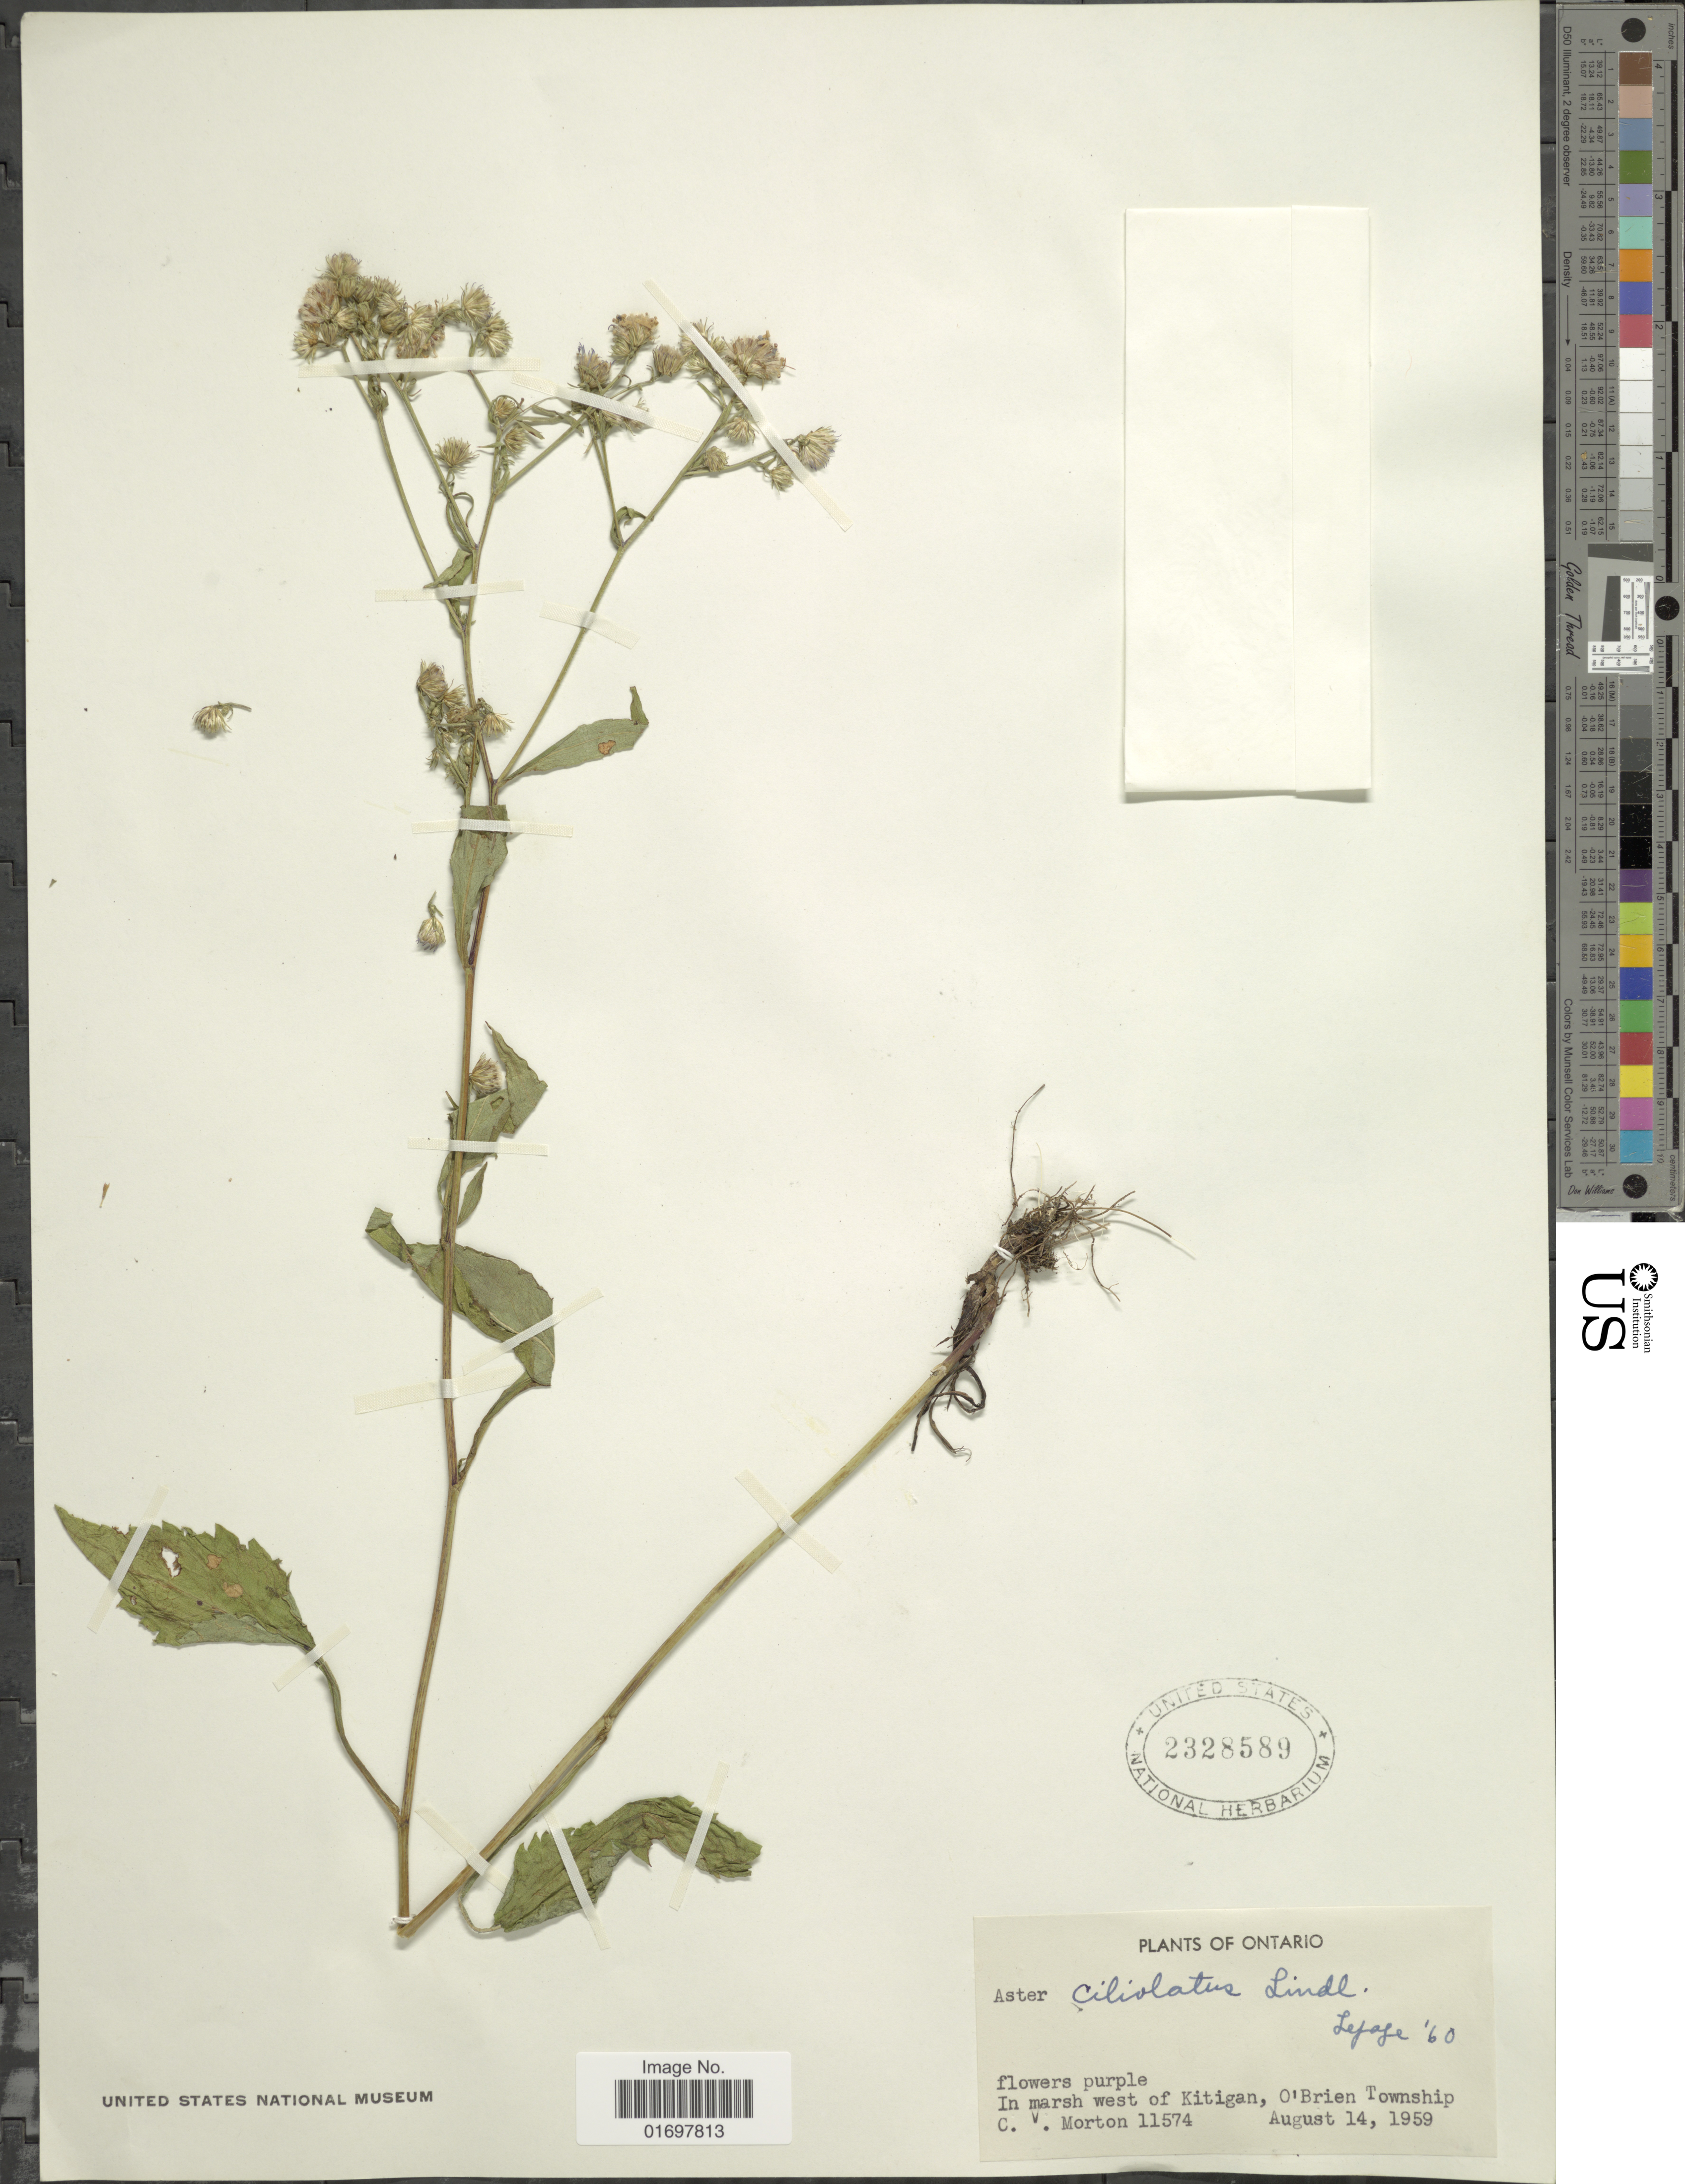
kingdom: Plantae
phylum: Tracheophyta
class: Magnoliopsida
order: Asterales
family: Asteraceae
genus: Symphyotrichum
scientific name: Symphyotrichum ciliolatum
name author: (Lindl.) Á. Löve & D. Löve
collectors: C. V. Morton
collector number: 11574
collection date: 1959-08-14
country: Canada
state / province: Ontario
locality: In marsh west of Kitigan, O'Brien Township.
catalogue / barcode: US 2328589